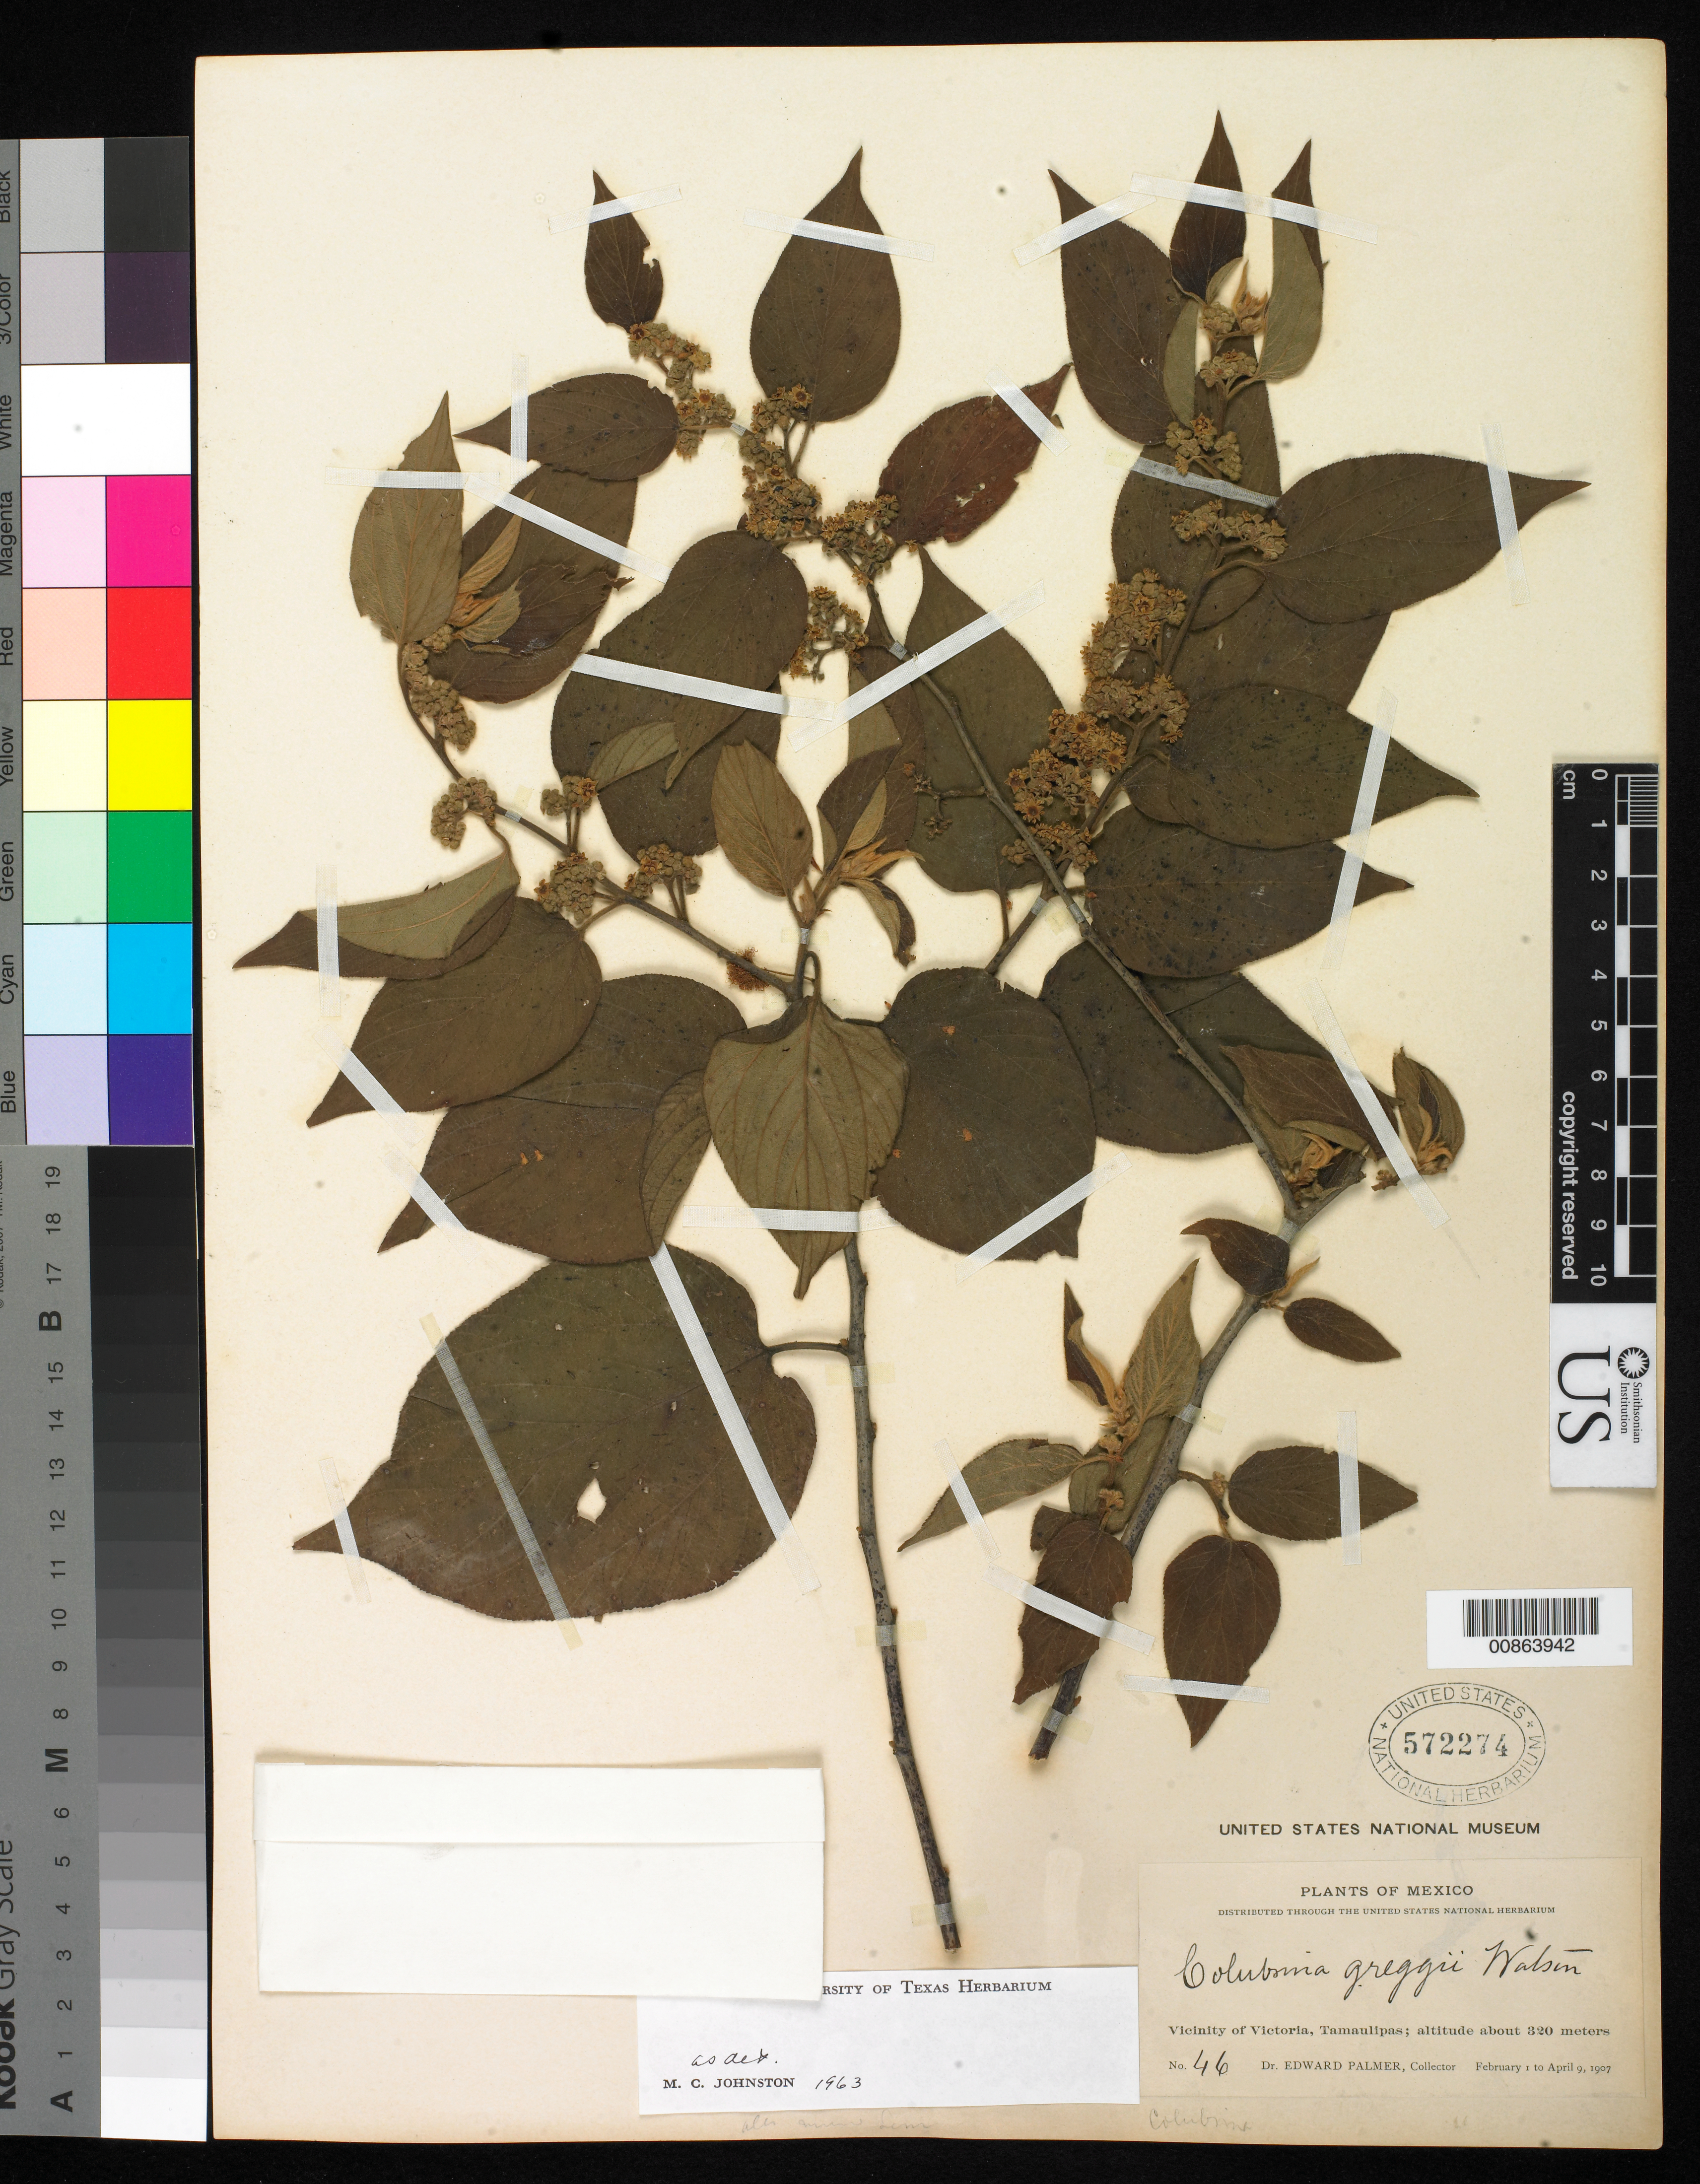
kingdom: Plantae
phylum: Tracheophyta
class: Magnoliopsida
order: Rosales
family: Rhamnaceae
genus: Colubrina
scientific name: Colubrina greggii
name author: S. Watson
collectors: E. Palmer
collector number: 46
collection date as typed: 01 Feb 1907 to 09 Apr 1907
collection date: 1907-02-01/1907-04-09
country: Mexico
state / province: Tamaulipas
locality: Vicinity of Victoria.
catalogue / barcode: US 572274